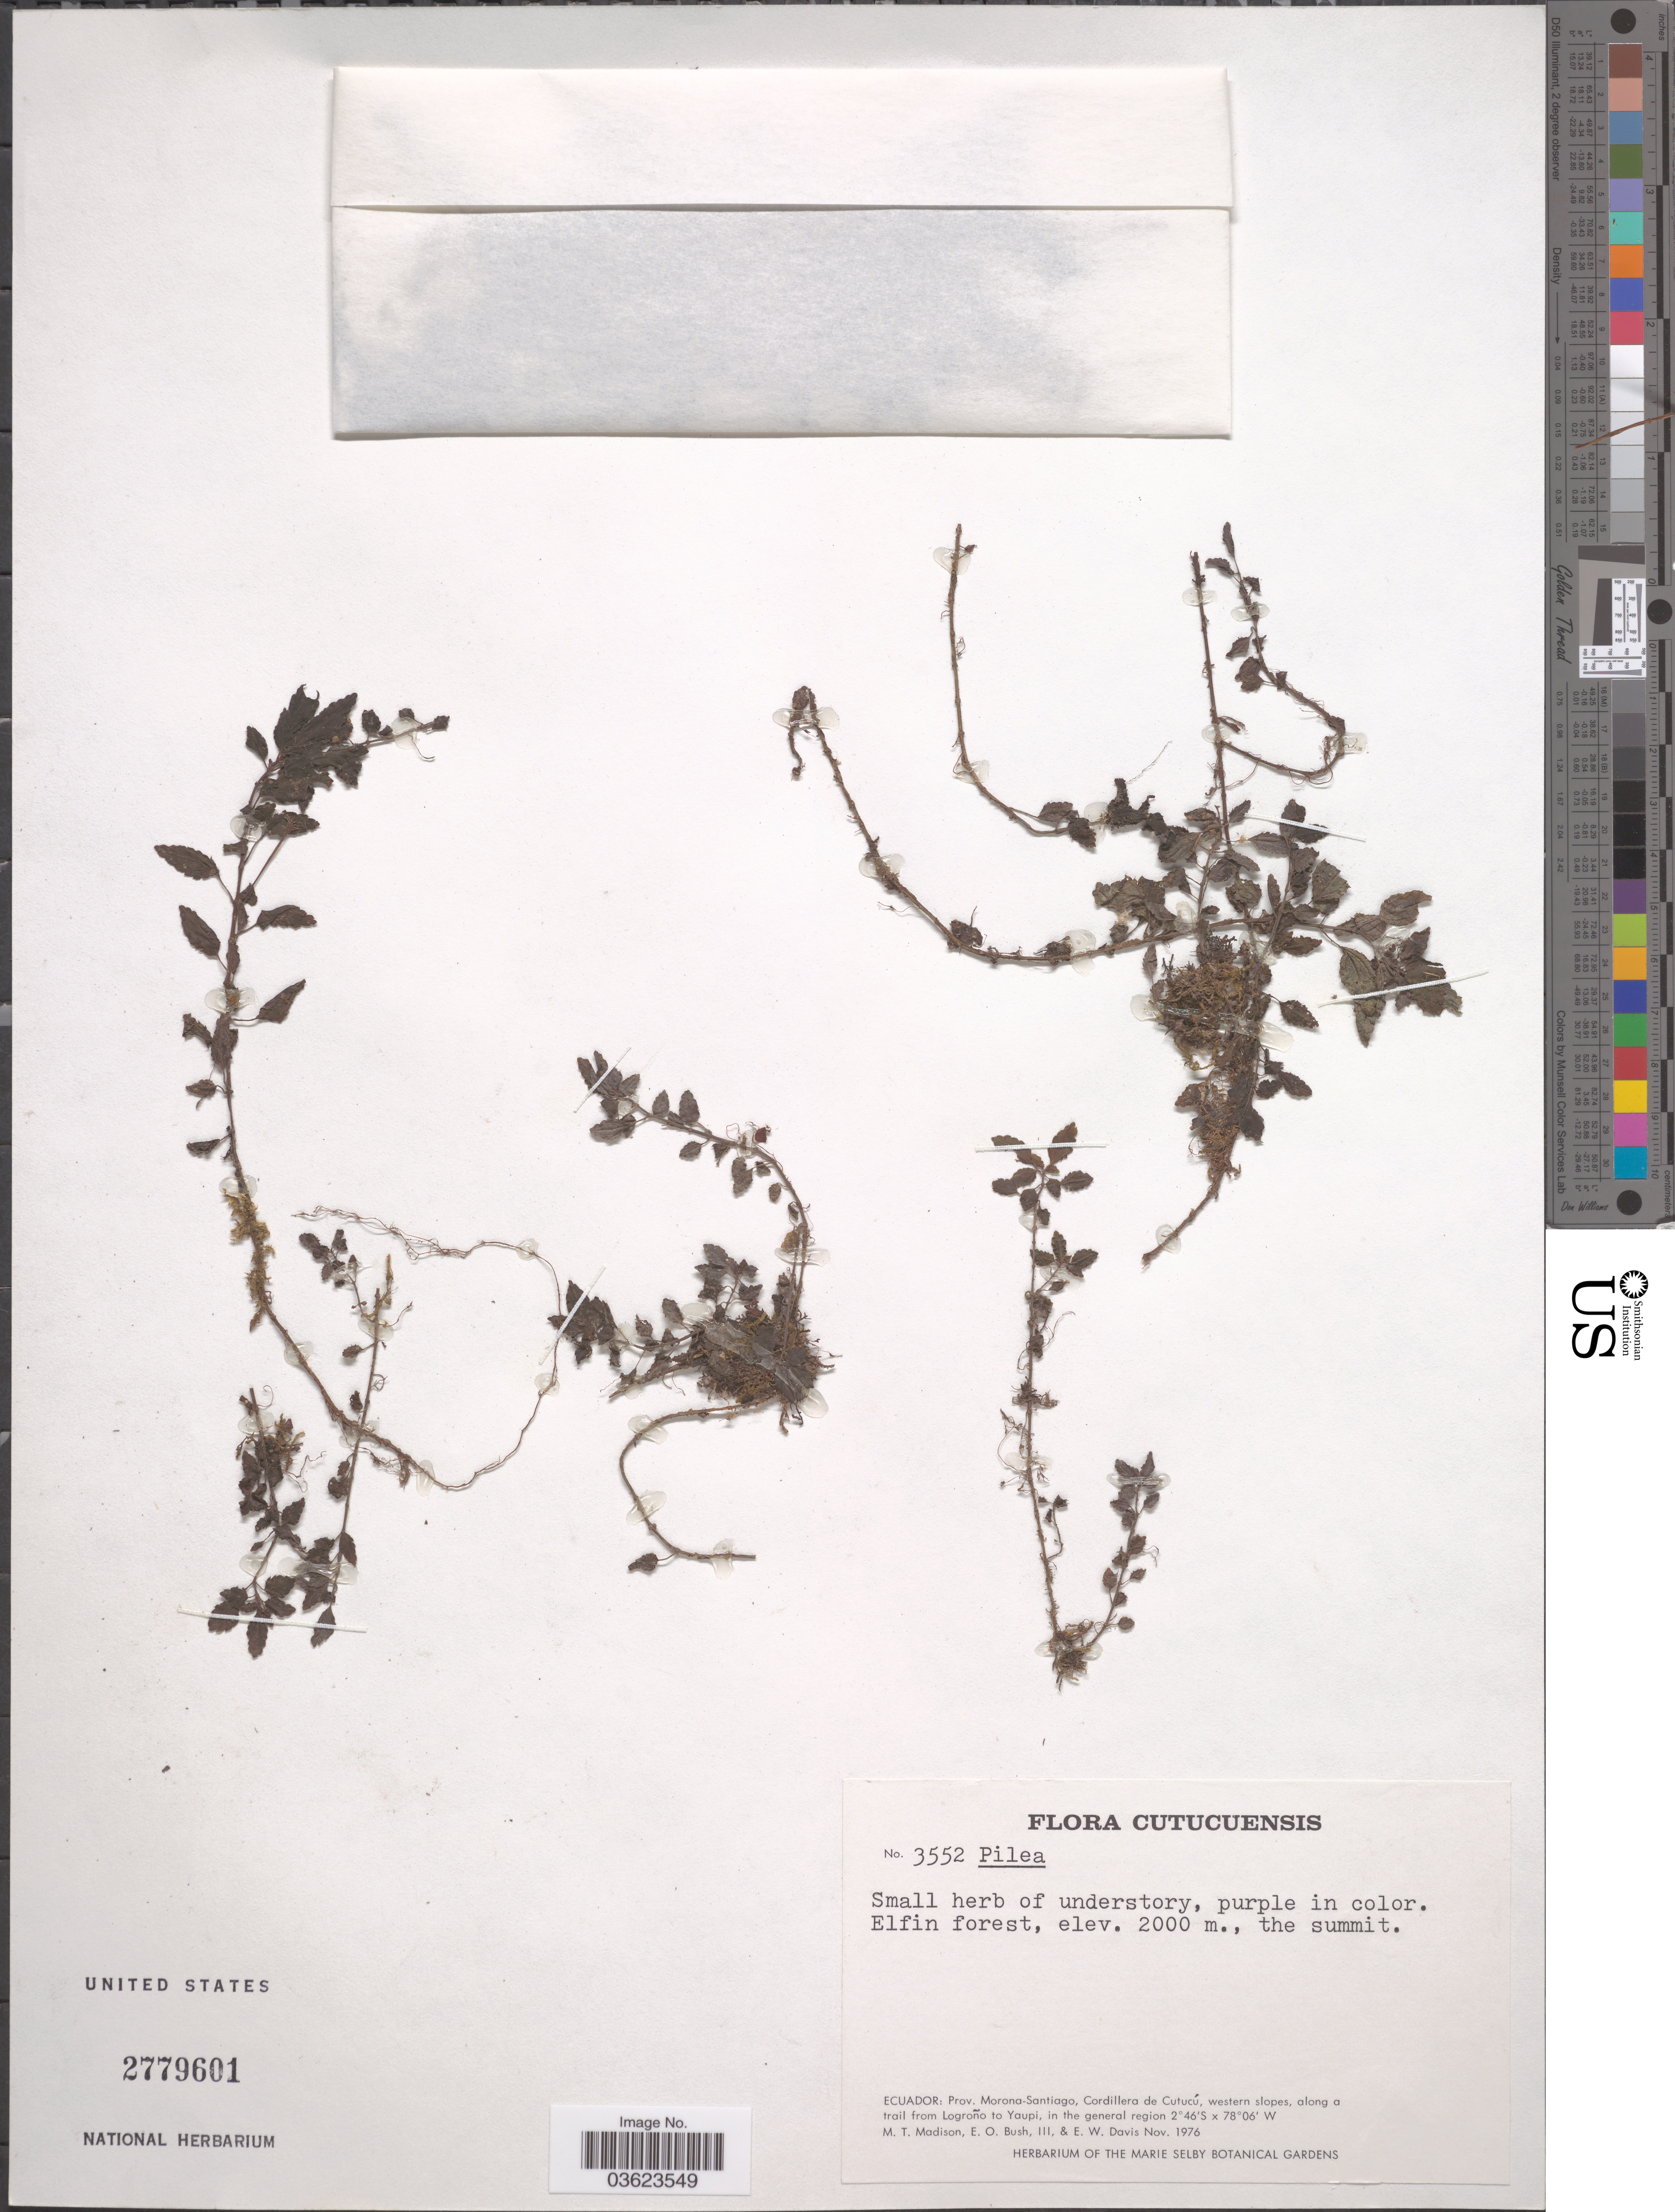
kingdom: Plantae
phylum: Tracheophyta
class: Magnoliopsida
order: Rosales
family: Urticaceae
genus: Pilea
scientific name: Pilea sp.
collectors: M. T. Madison, E. O. Bush & E. W. Davis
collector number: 3552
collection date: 1976-11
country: Ecuador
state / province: Morona-Santiago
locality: Cordillera de Cutucú, western slopes, along a trail from Lograño to Yaupi, in the general region.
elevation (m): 2000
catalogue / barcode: US 2779601